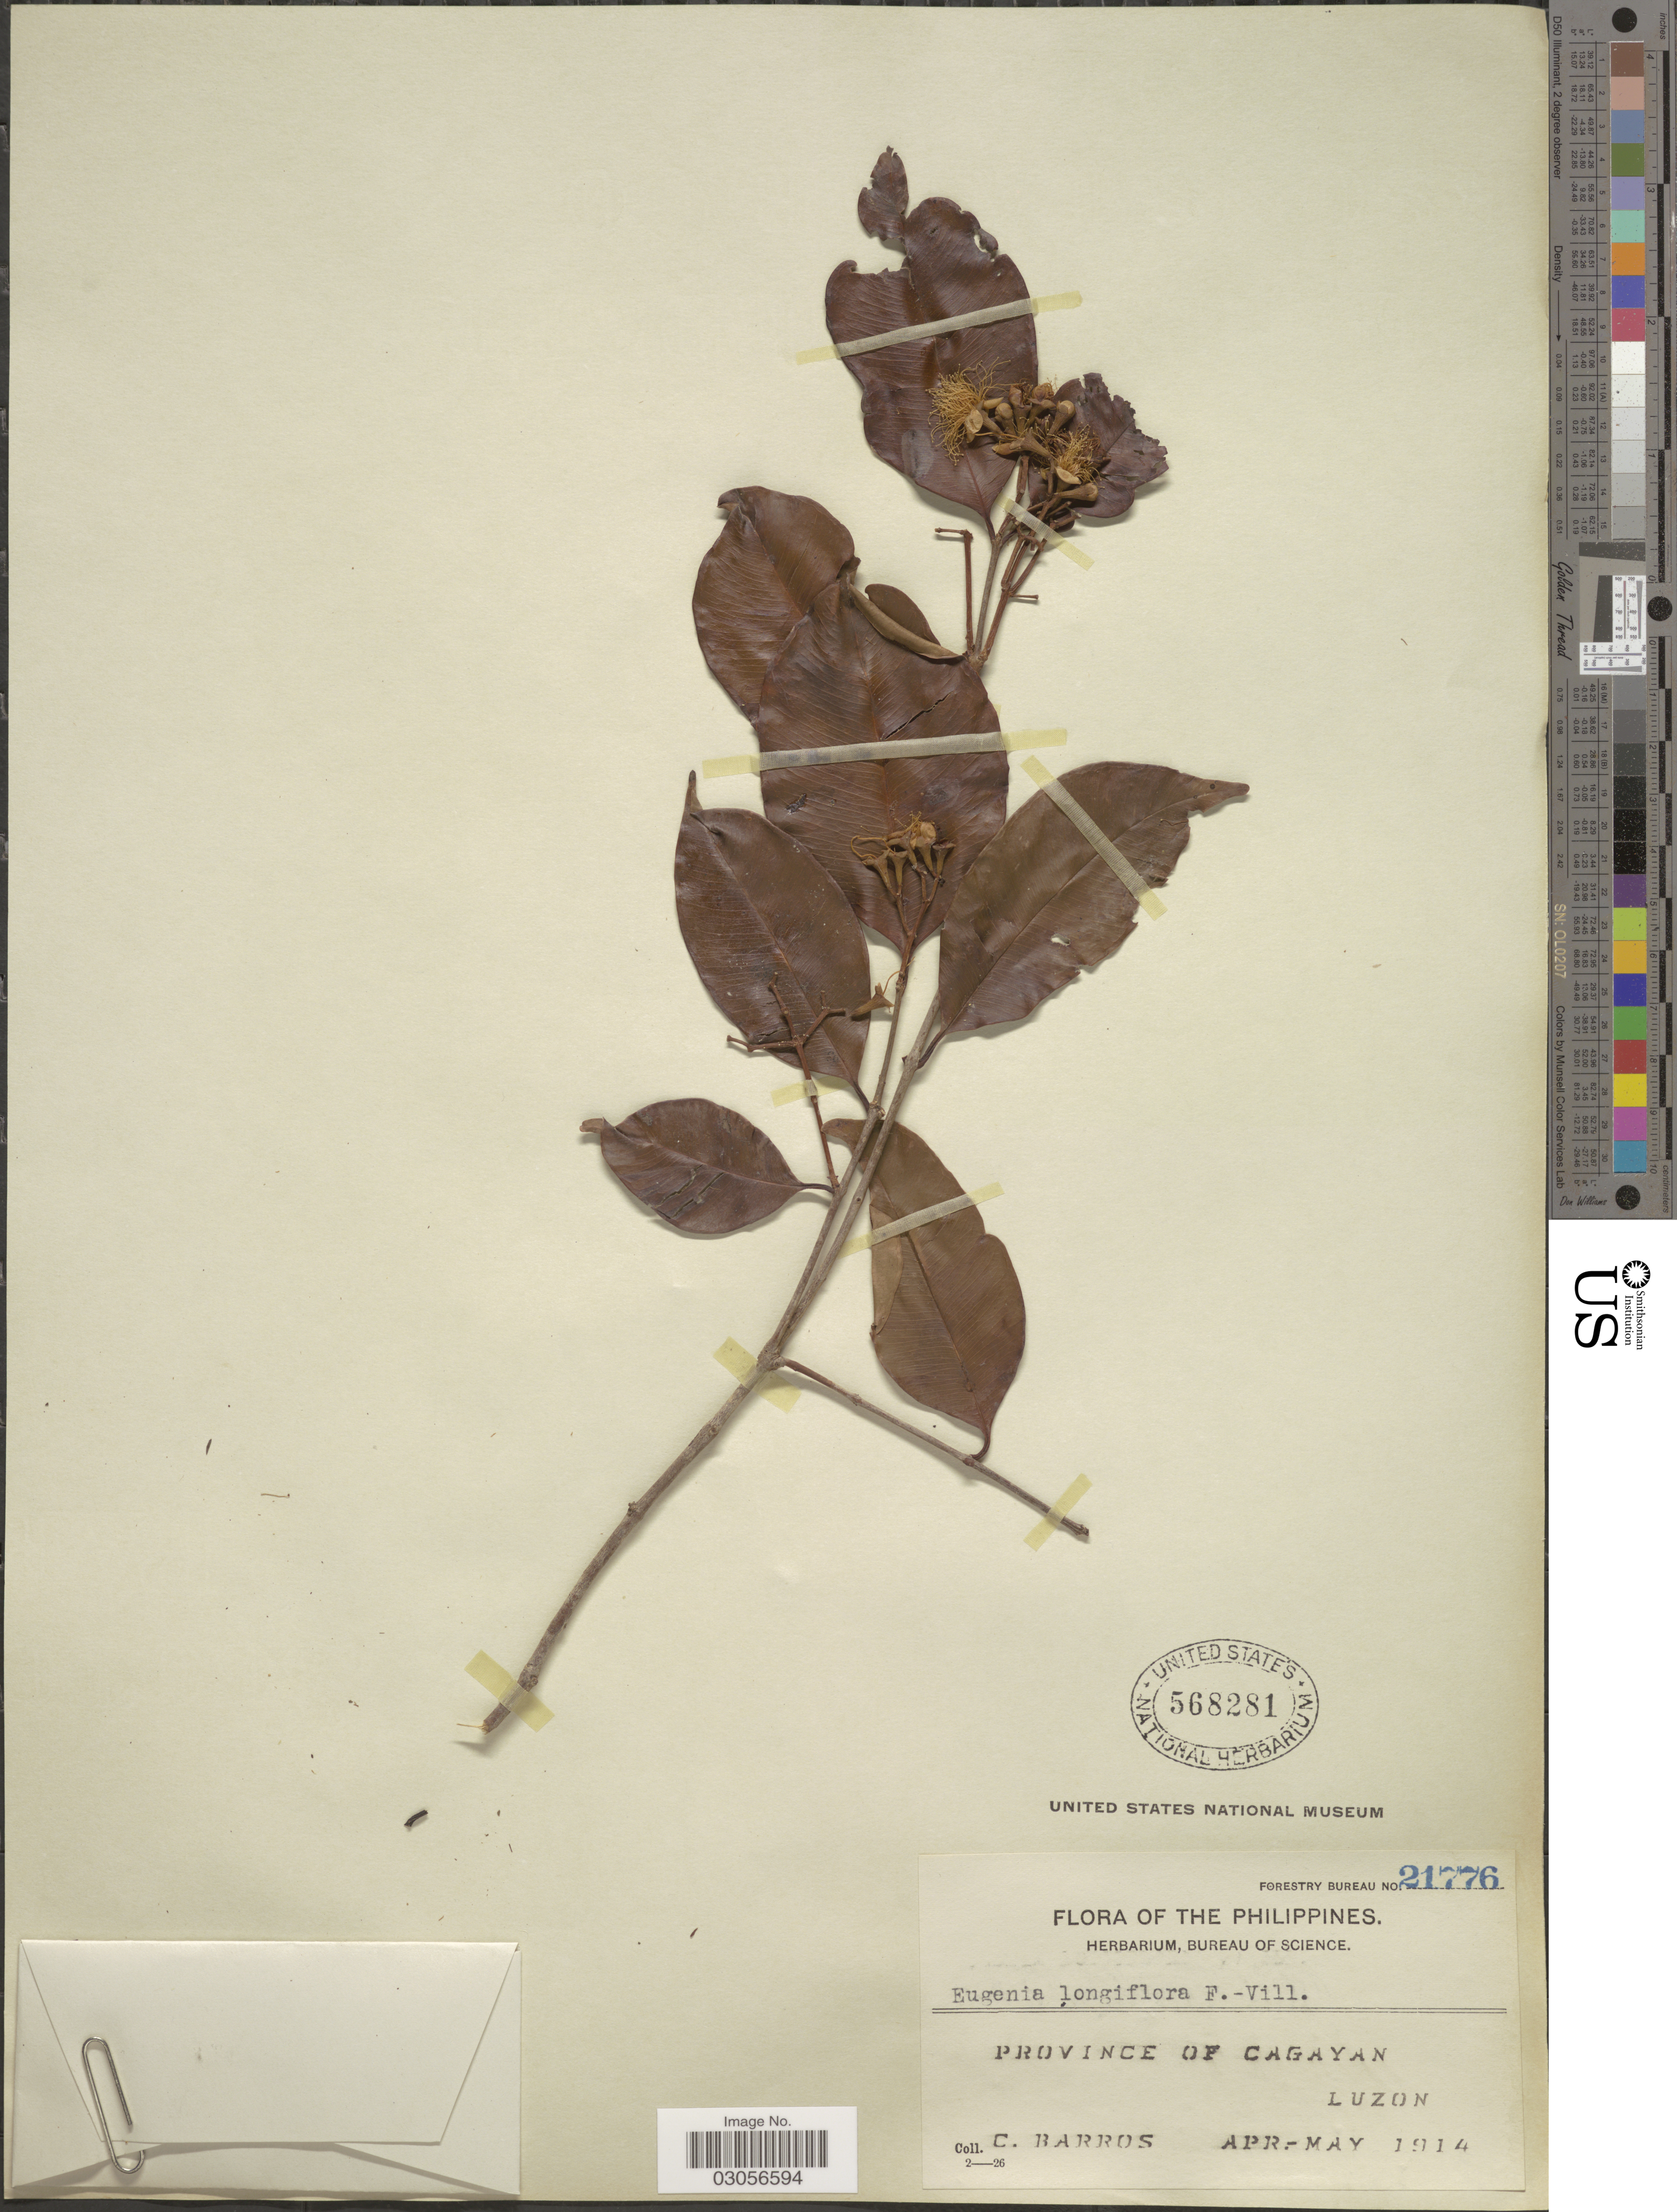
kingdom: Plantae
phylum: Tracheophyta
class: Magnoliopsida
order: Myrtales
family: Myrtaceae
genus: Syzygium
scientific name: Syzygium cerasiforme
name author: (Blume) Merr. & L.M. Perry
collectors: C. Barros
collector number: Forestry Bureau 21776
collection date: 1914-04/1914-05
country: Philippines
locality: Province of Cagayan. Luzon.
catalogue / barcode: US 568281